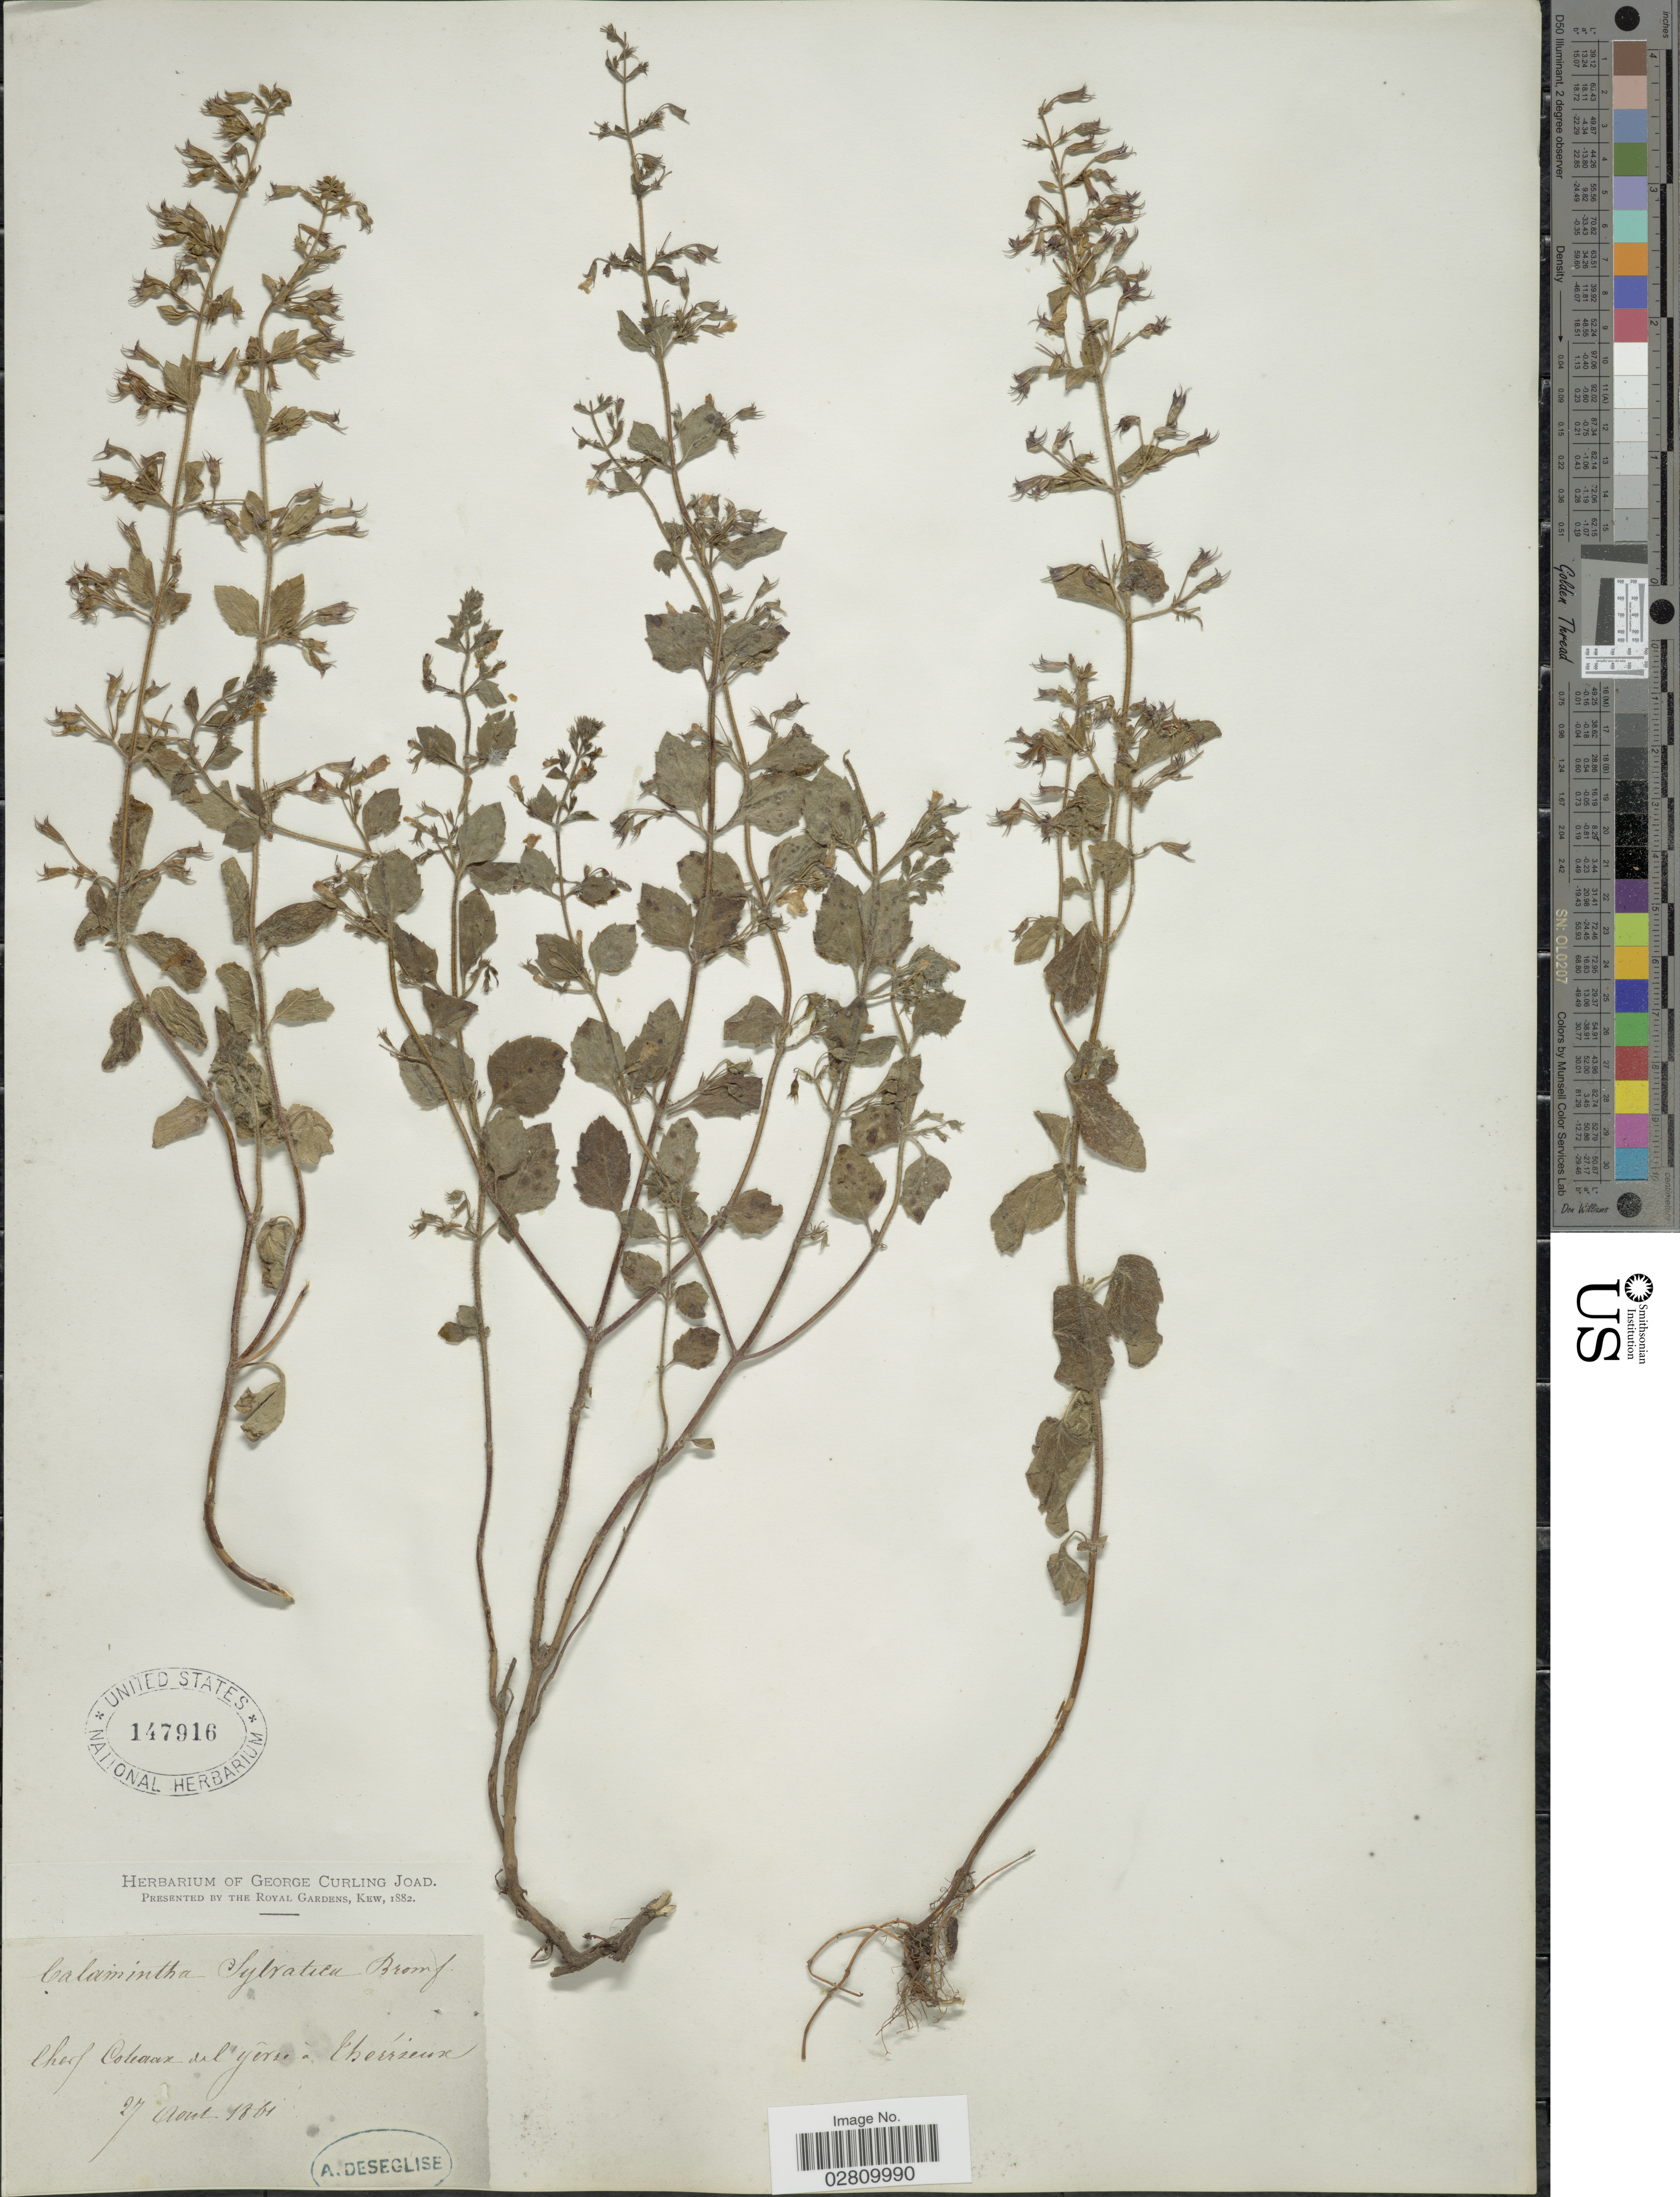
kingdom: Plantae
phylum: Tracheophyta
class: Magnoliopsida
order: Lamiales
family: Lamiaceae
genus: Calamintha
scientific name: Calamintha sylvatica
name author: Bromf.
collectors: A. Deseglise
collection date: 1861-08-27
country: France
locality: Cherf [interpreted] Coteaux del Yêrze [interpreted] à Cherrieux [interpreted]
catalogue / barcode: US 147916